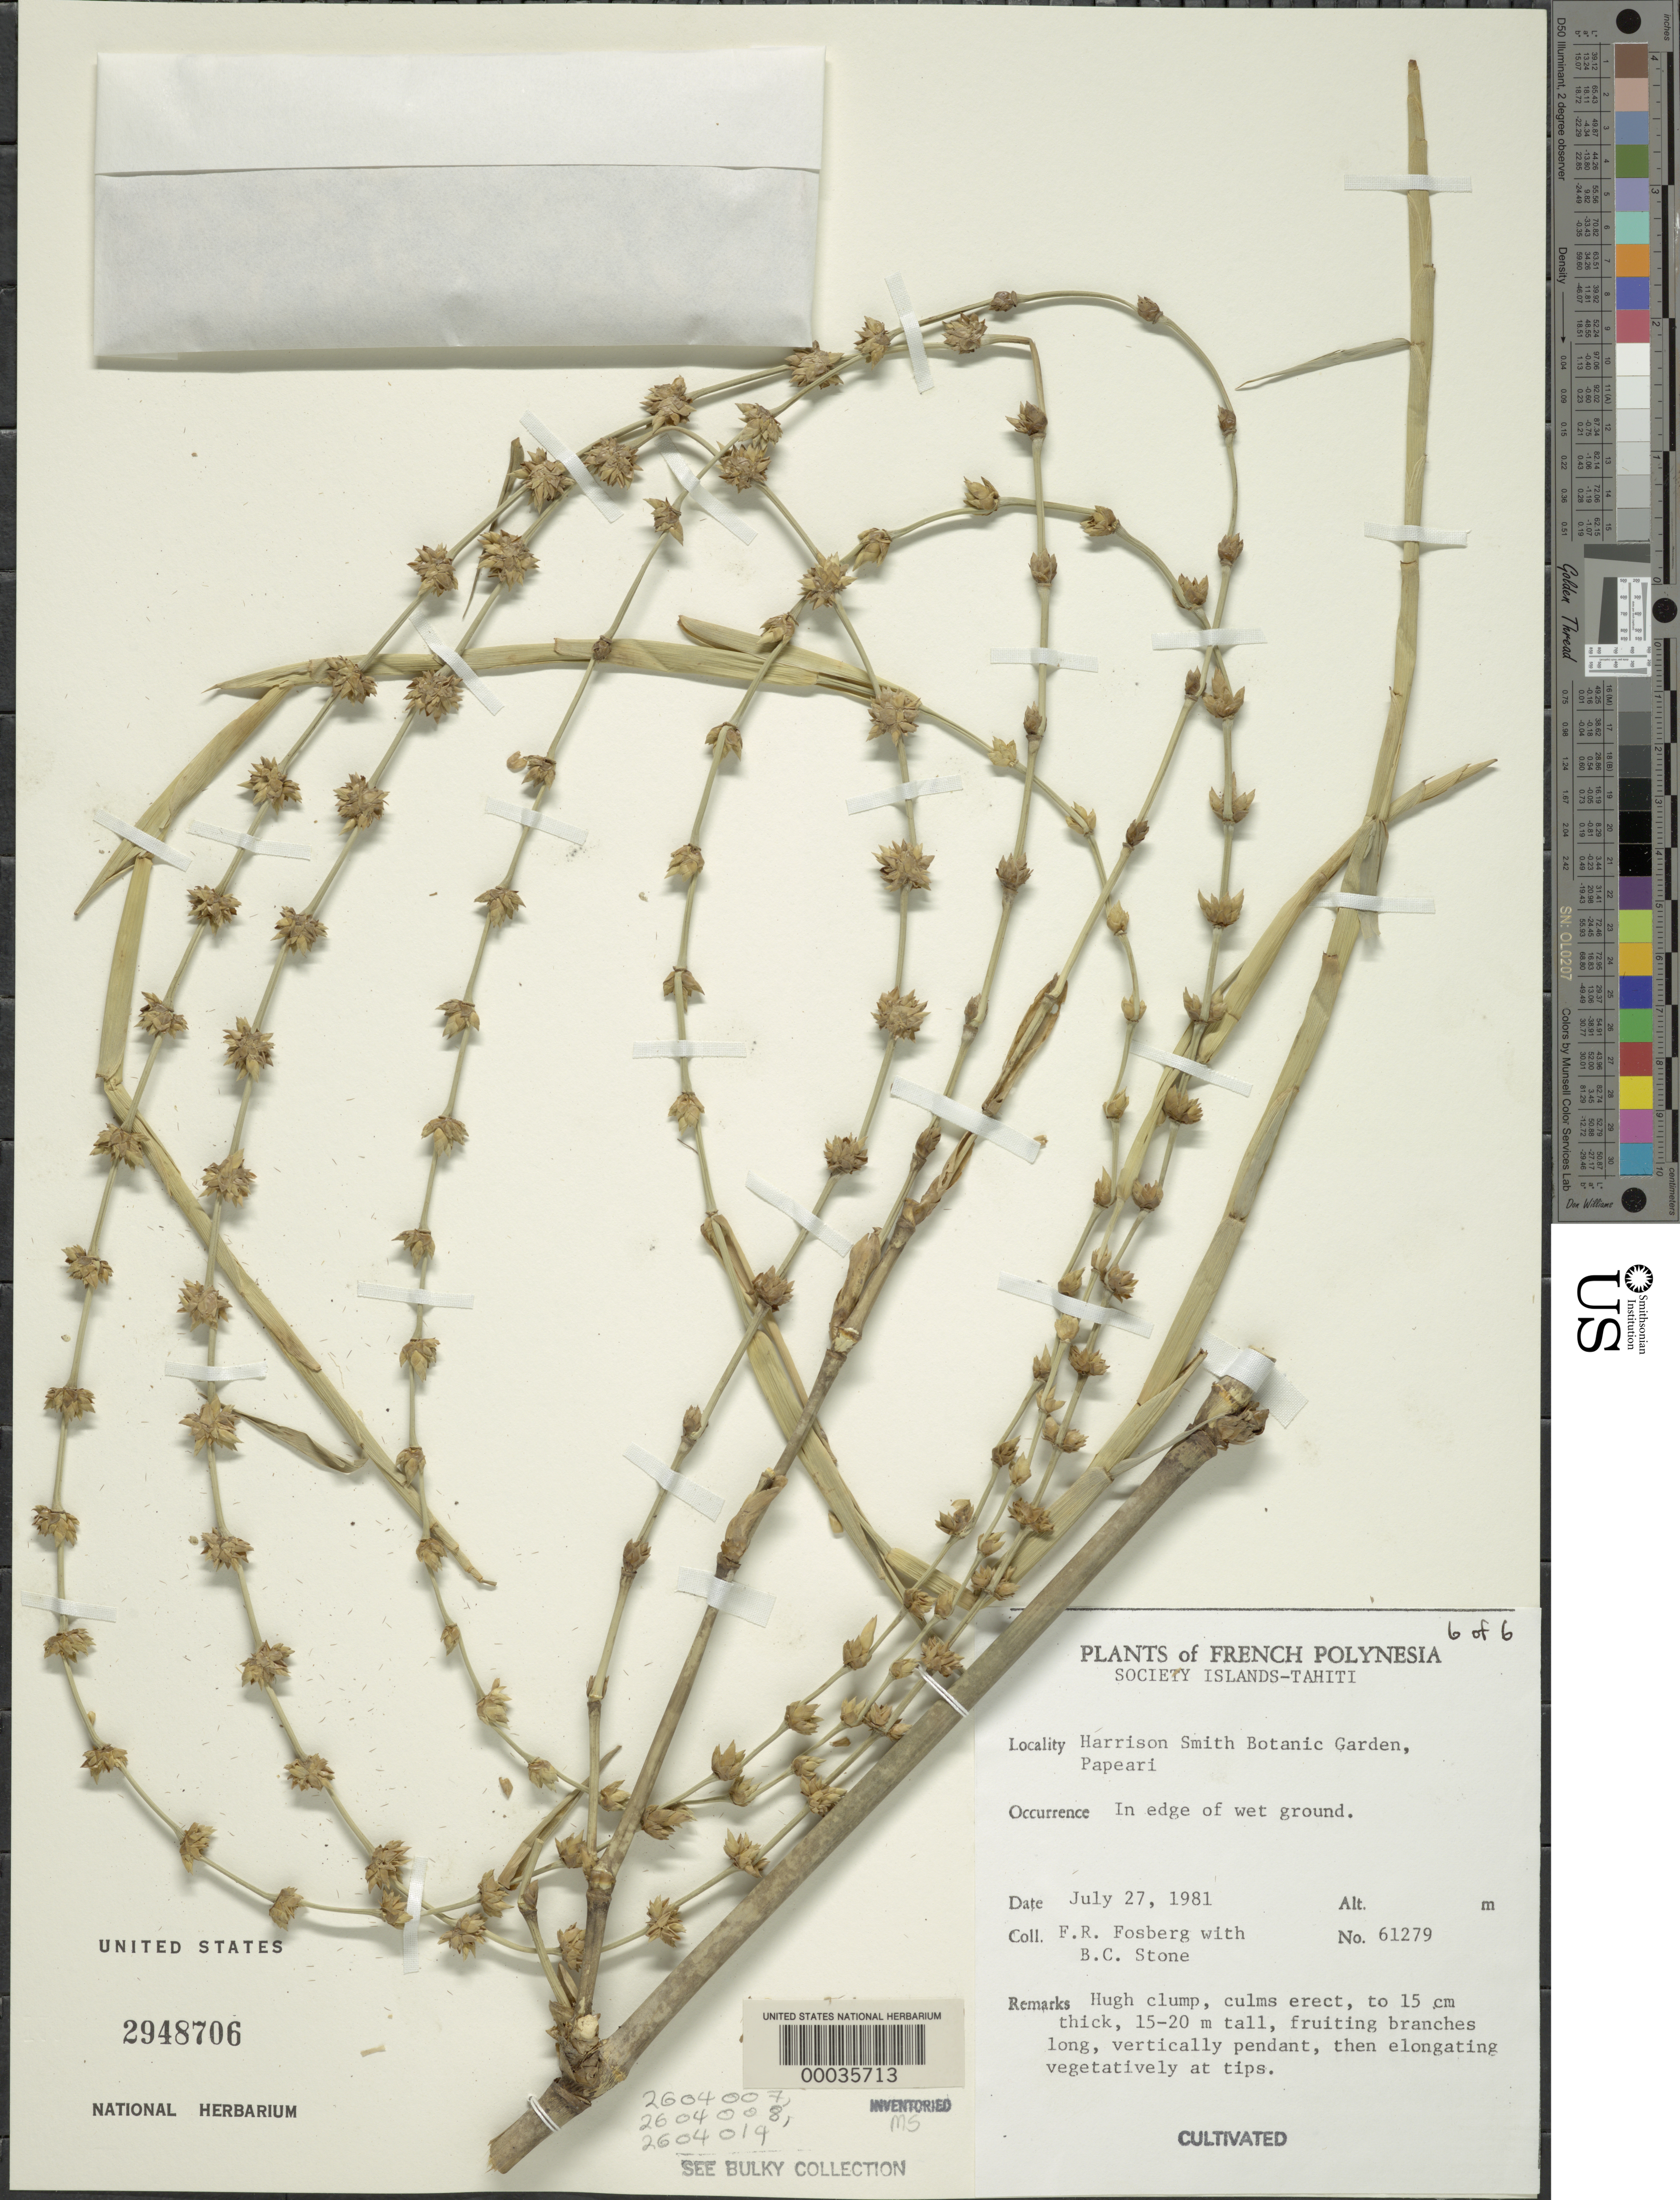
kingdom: Plantae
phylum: Tracheophyta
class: Liliopsida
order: Poales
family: Poaceae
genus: Dendrocalamus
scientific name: Dendrocalamus sp.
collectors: F. R. Fosberg & B. C. Stone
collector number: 61279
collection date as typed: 27 Jul 1981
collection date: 1981-07-27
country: French Polynesia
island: Tahiti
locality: Harrison smith botanical gardens - papeari [Society Is.]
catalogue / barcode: US 2948706